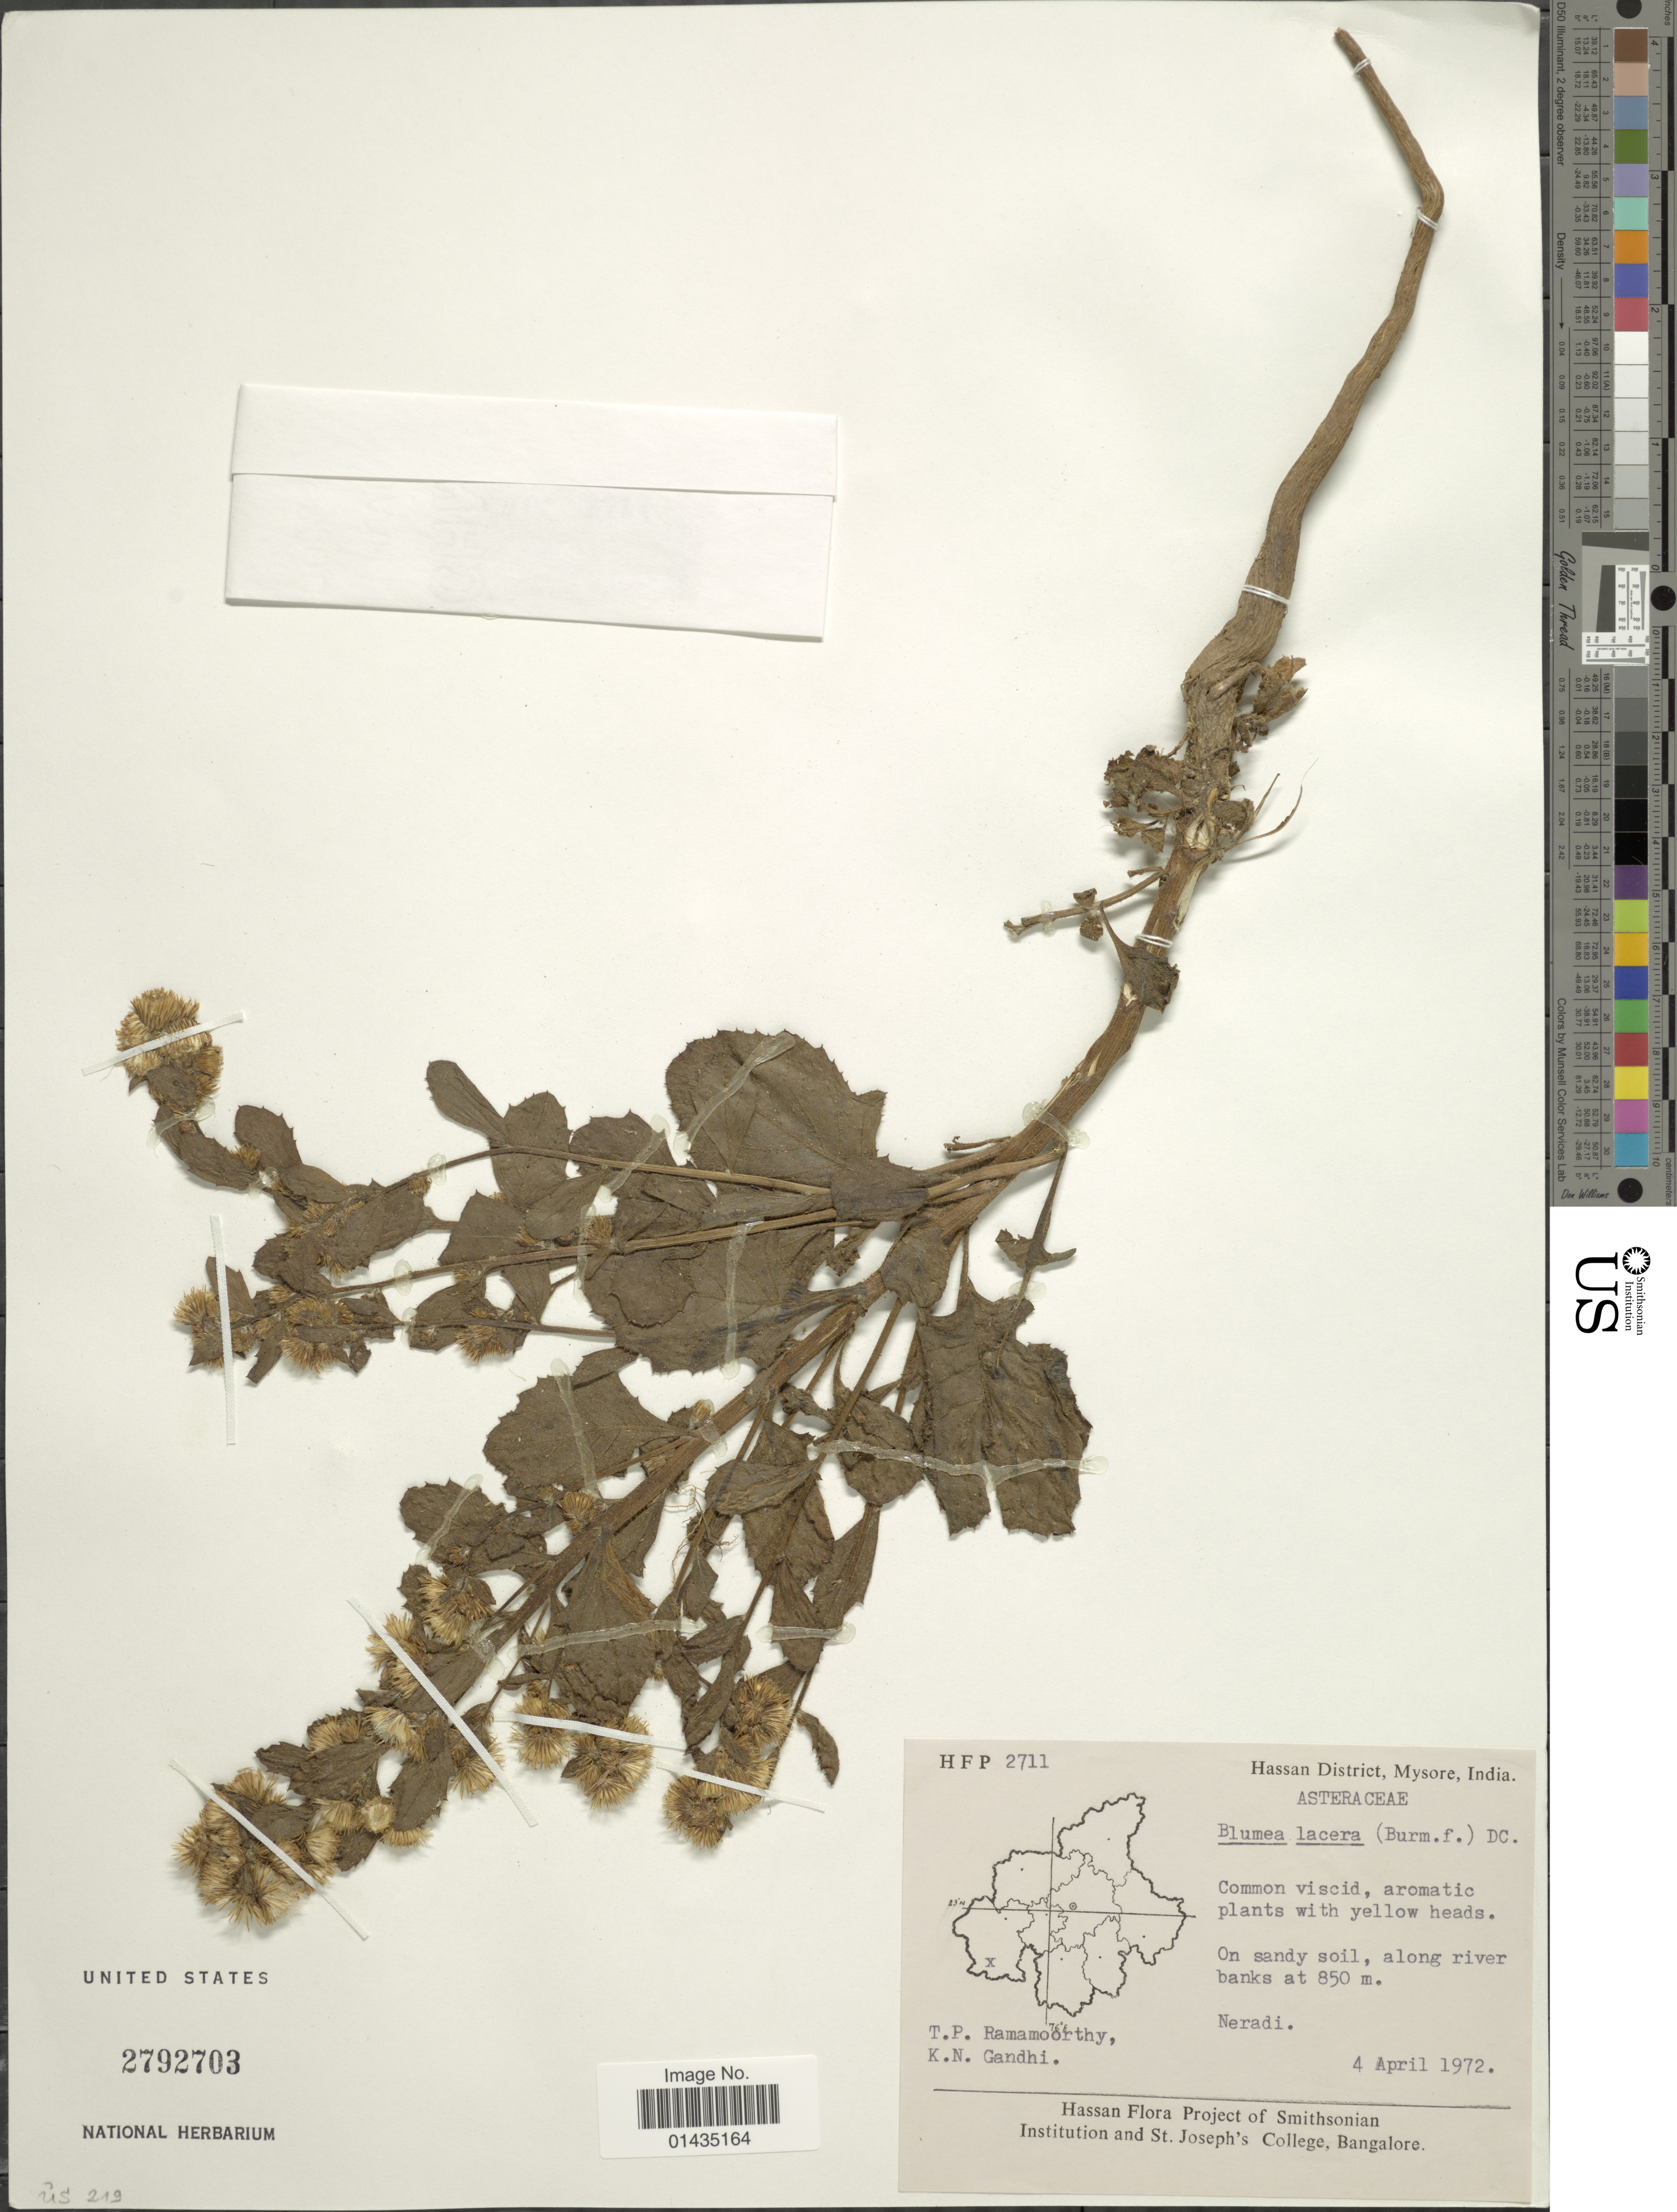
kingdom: Plantae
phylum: Tracheophyta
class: Magnoliopsida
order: Asterales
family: Asteraceae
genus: Blumea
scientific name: Blumea lacera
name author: (Roxb.) DC.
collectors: T. P. Ramamoorthy & K. N. Gandhi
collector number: HFP2711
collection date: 1972-04-04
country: India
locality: Hassan District, Mysore, Neradi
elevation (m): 850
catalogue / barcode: US 2792703